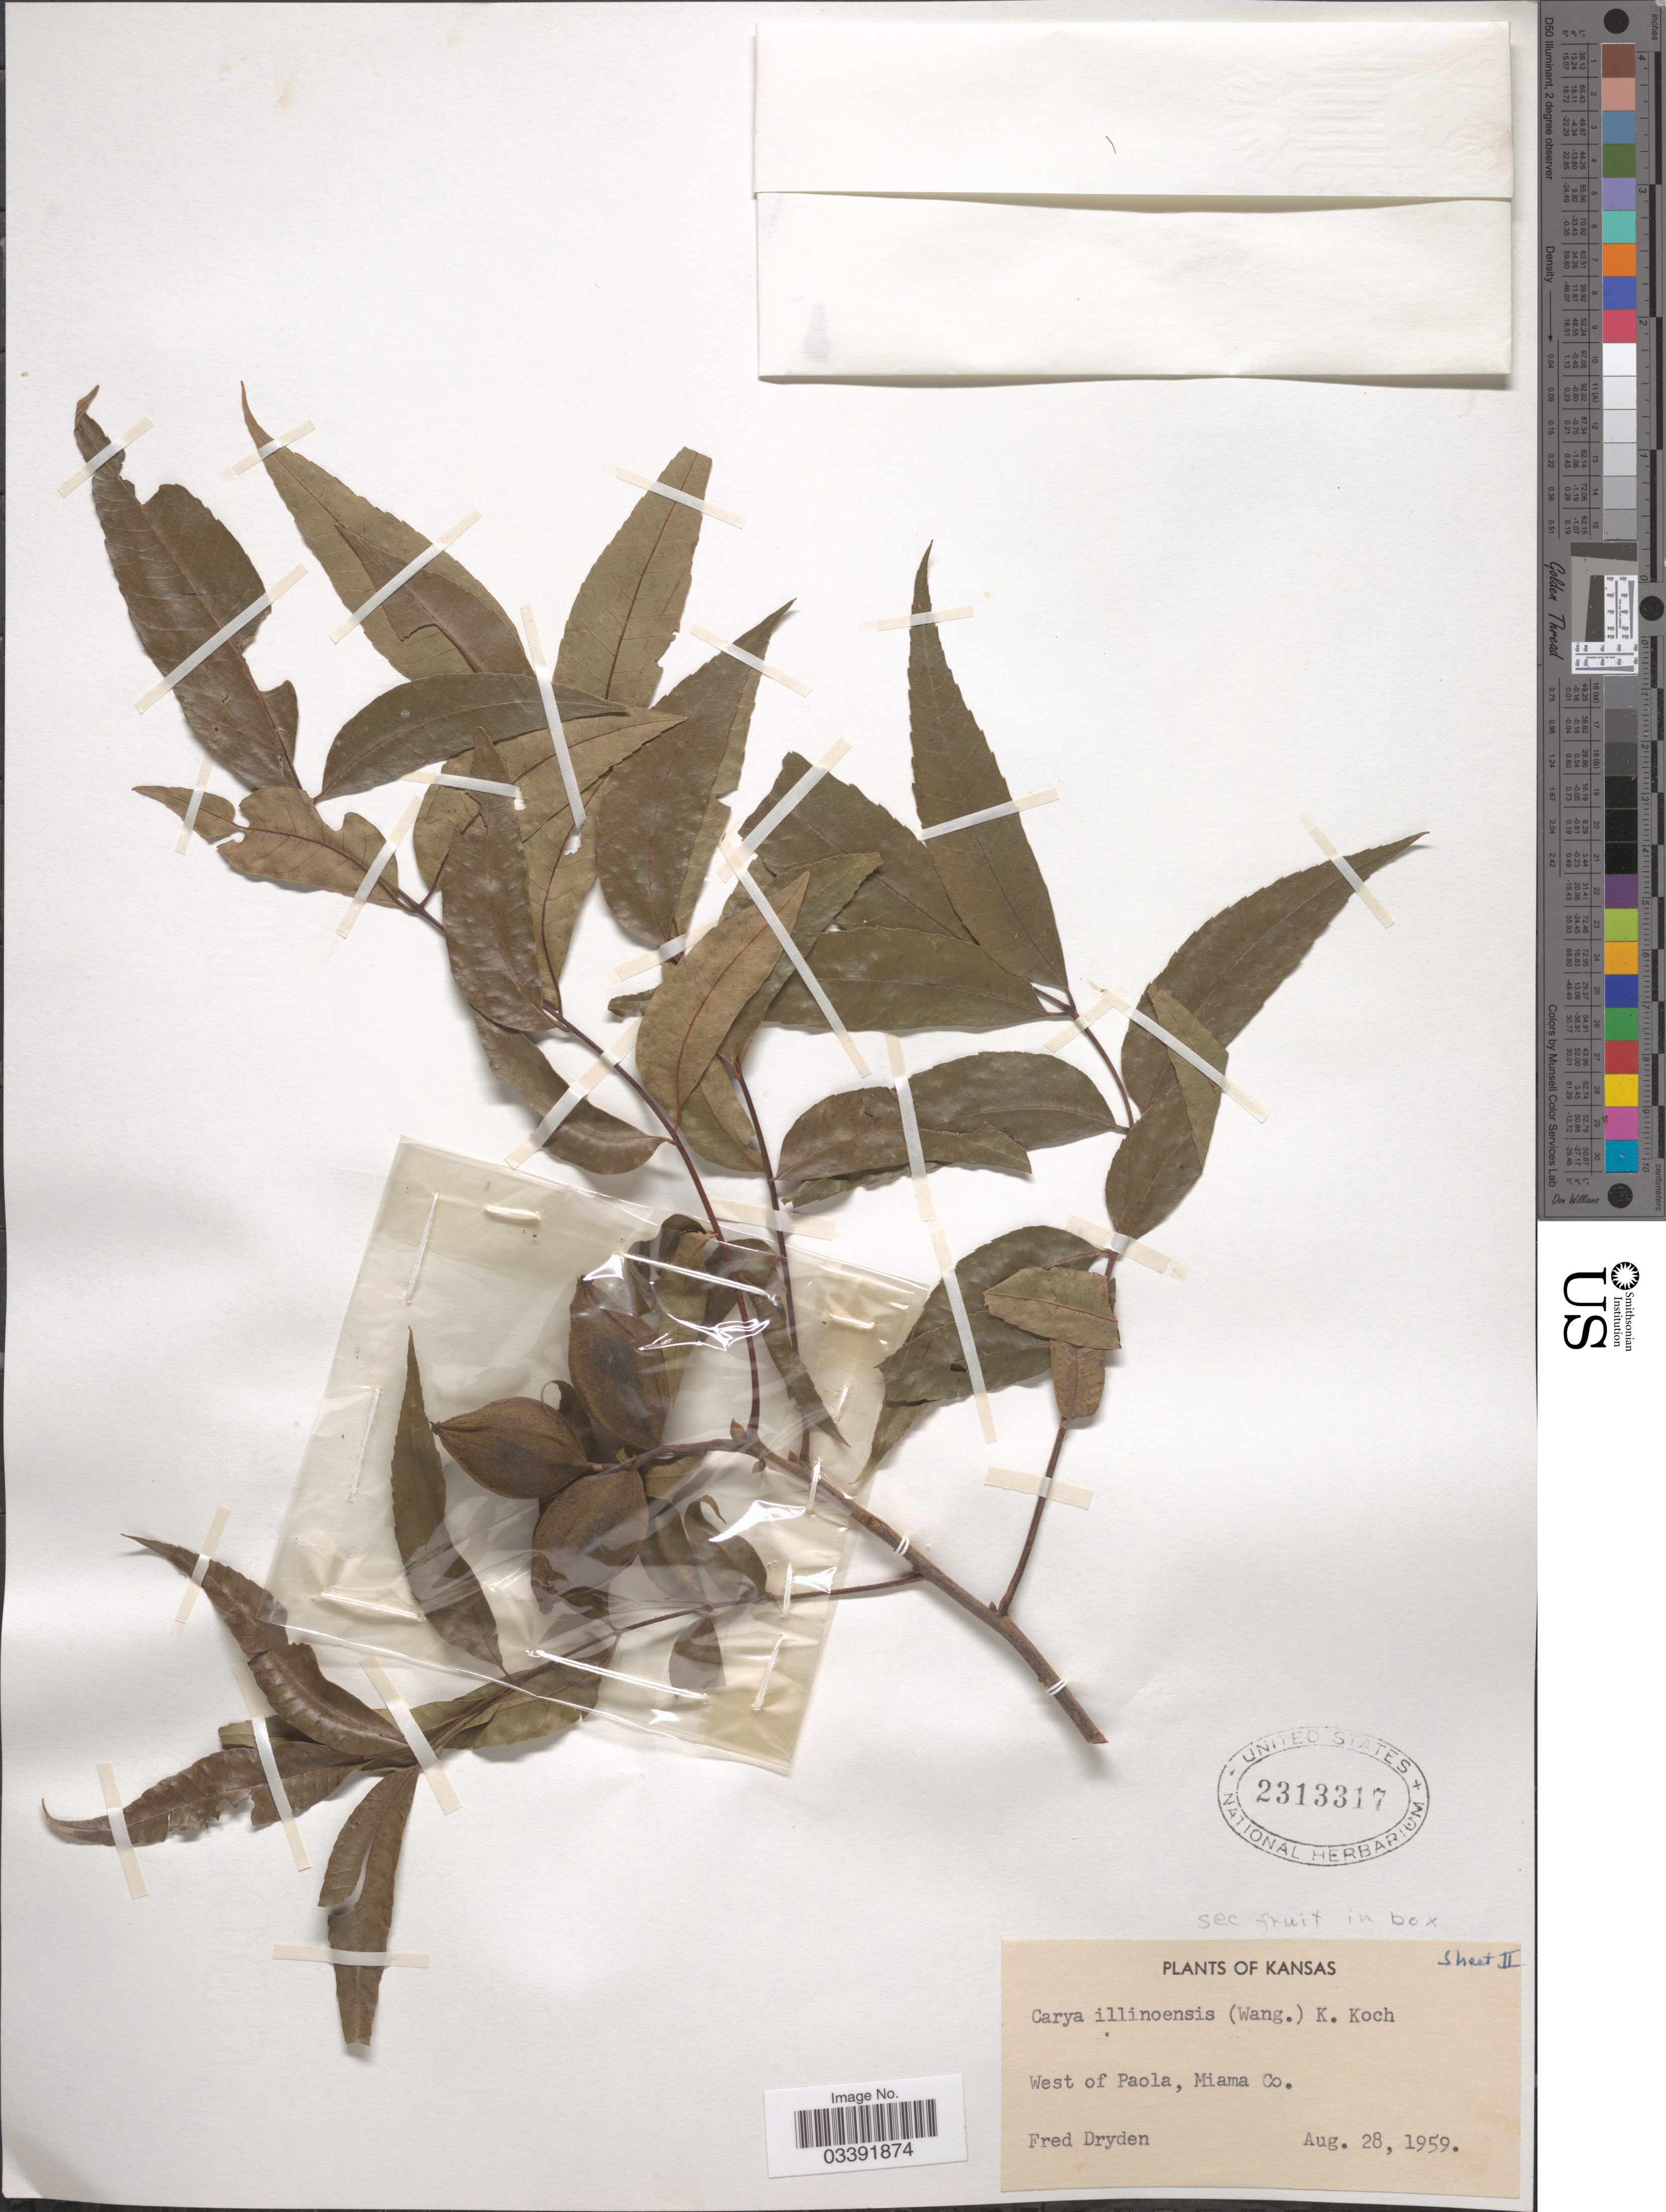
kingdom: Plantae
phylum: Tracheophyta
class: Magnoliopsida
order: Fagales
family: Juglandaceae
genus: Carya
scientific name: Carya illinoinensis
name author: (Wangenh.) K. Koch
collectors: F. Dryden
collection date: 1959-08-28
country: United States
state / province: Kansas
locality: West of Paola, Miama Co.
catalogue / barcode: US 2313317